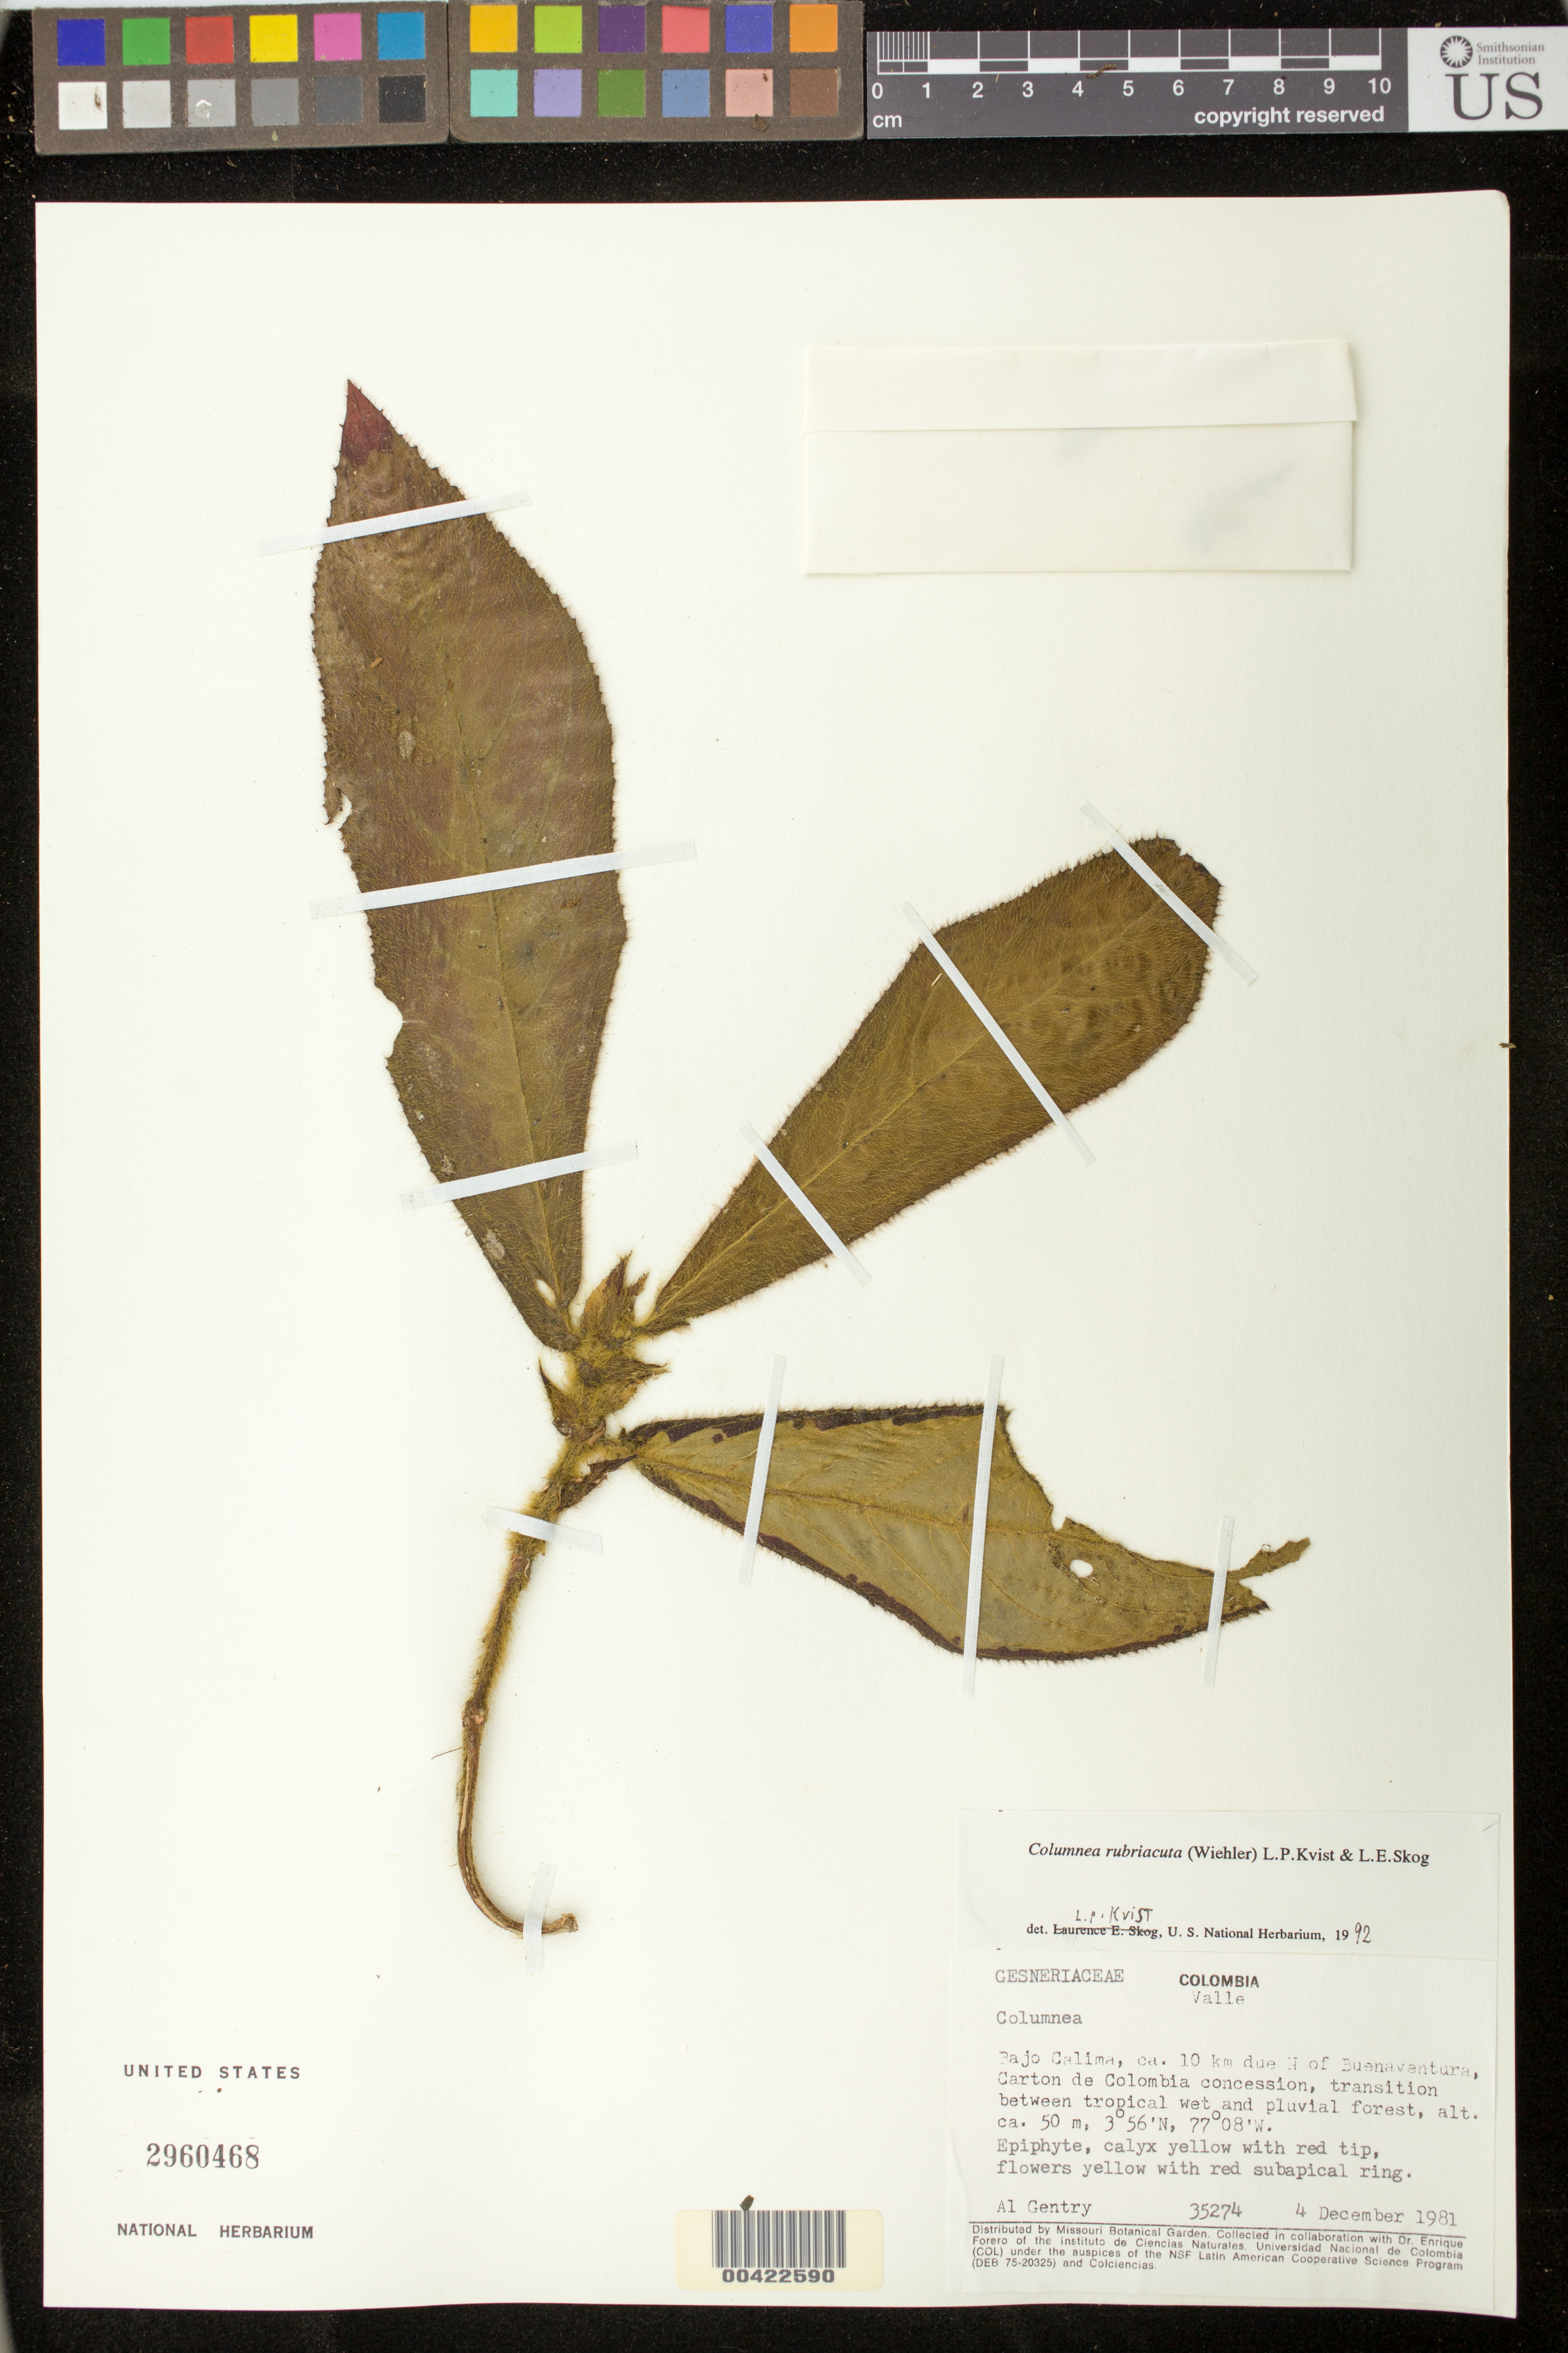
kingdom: Plantae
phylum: Tracheophyta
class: Magnoliopsida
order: Lamiales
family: Gesneriaceae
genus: Columnea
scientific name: Columnea rubriacuta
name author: (Wiehler) L.P. Kvist & L.E. Skog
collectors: A. H. Gentry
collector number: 35274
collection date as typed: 04 Dec 1981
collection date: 1981-12-04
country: Colombia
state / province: Valle del Cauca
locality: Bajo Calima, N of Buenaventura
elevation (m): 50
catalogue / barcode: US 2960468